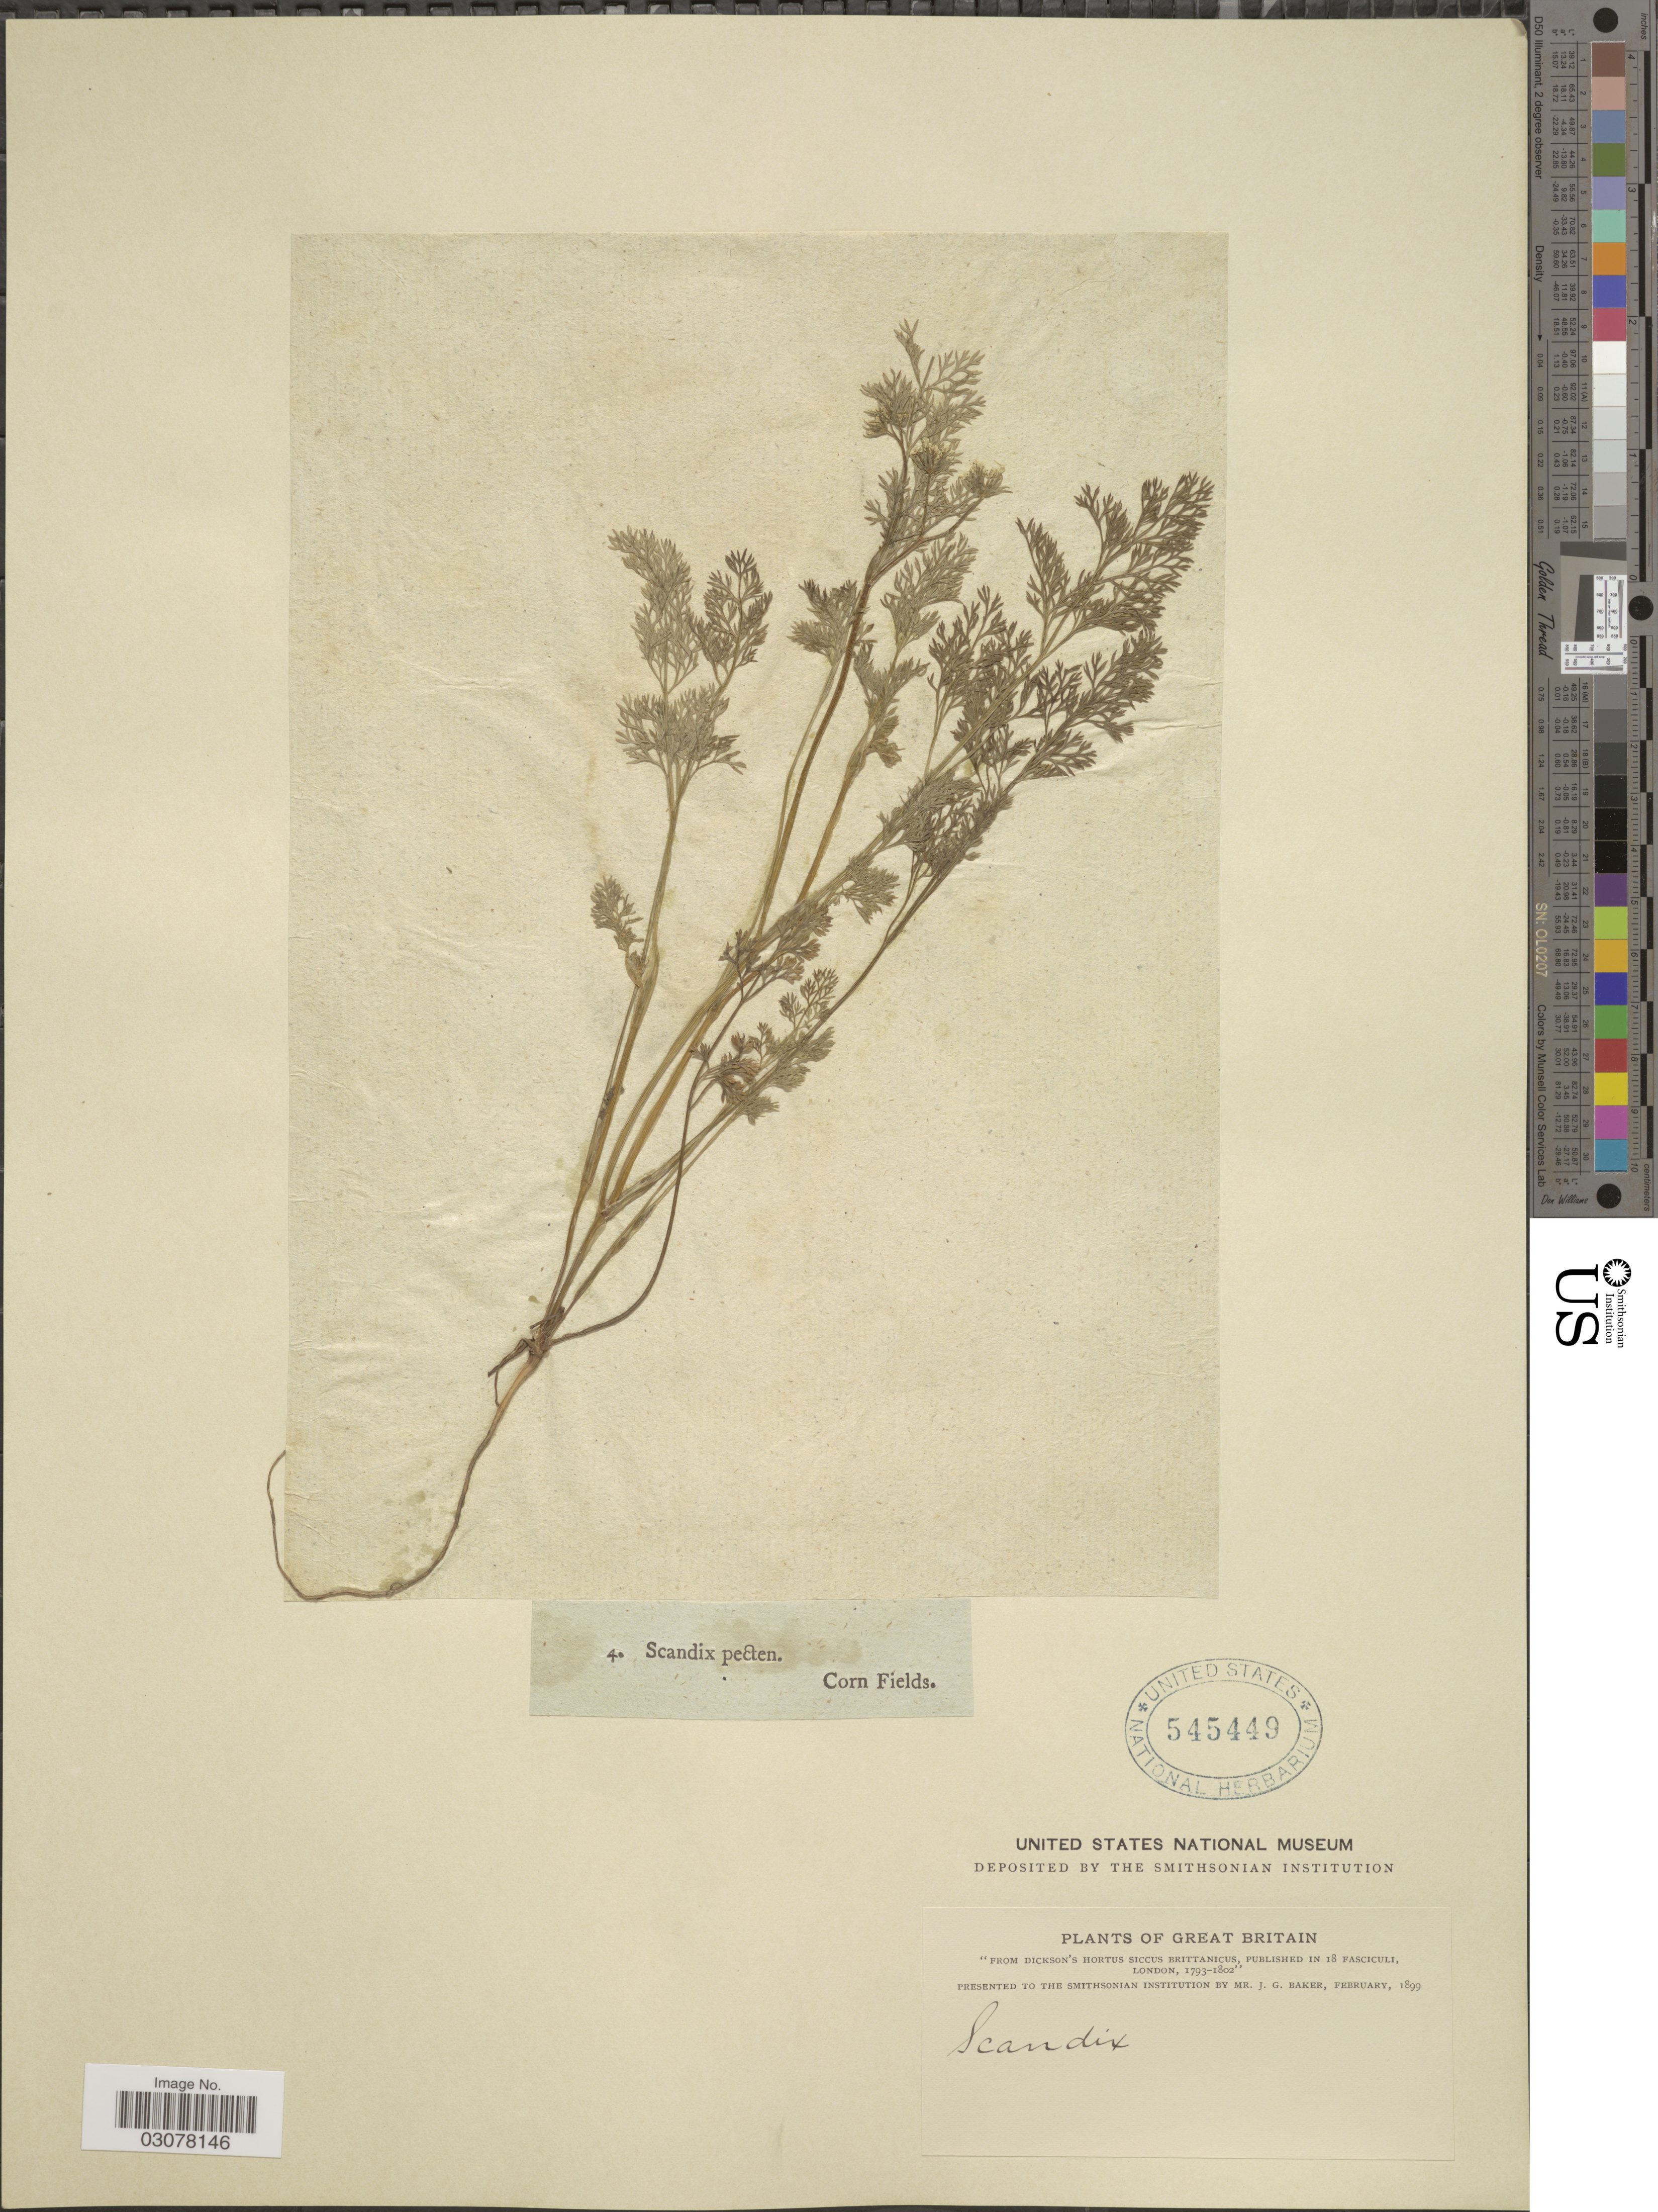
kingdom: Plantae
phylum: Tracheophyta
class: Magnoliopsida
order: Apiales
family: Apiaceae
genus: Scandix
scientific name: Scandix pecten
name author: Scop.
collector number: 4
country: United Kingdom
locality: Corn Fields. Great Britain.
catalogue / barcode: US 545449